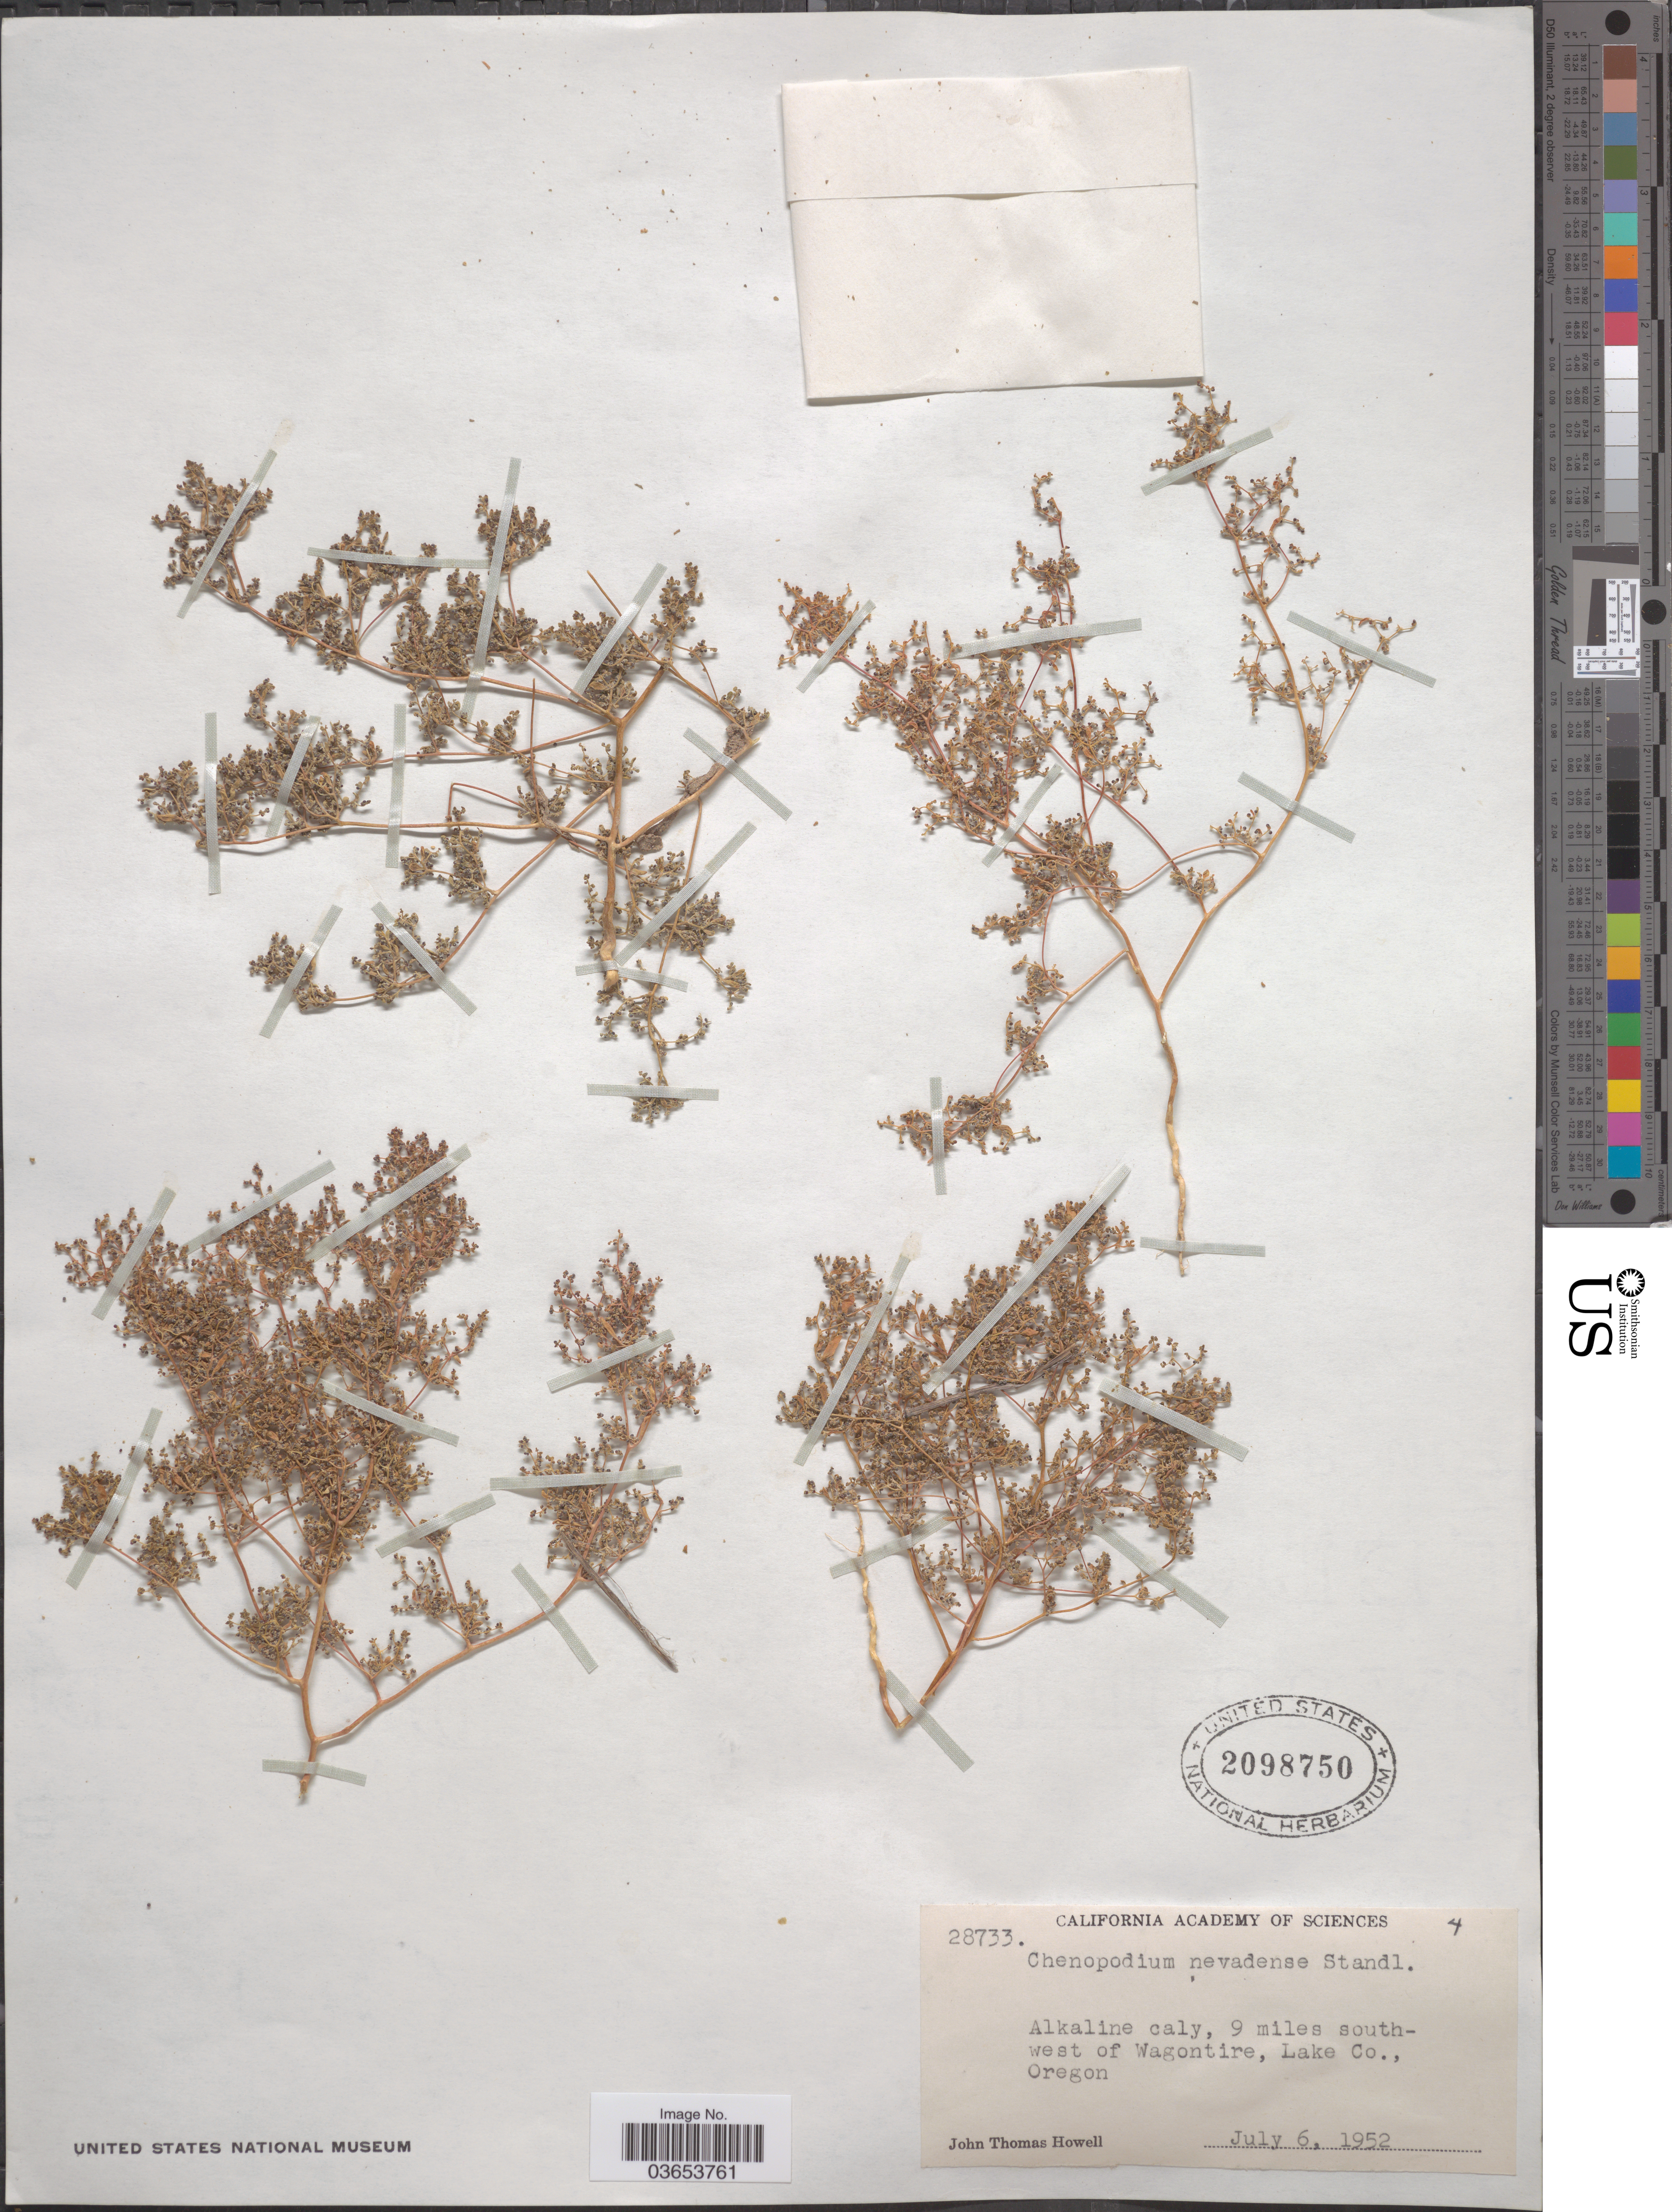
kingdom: Plantae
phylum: Tracheophyta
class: Magnoliopsida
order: Caryophyllales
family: Amaranthaceae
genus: Chenopodium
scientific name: Chenopodium nevadense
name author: Standl.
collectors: J. T. Howell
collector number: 28733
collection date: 1952-07-06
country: United States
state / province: Oregon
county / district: Lake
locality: Alkaline caly, 9 miles southwest of Wagontire, Lake Co.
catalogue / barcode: US 2098750